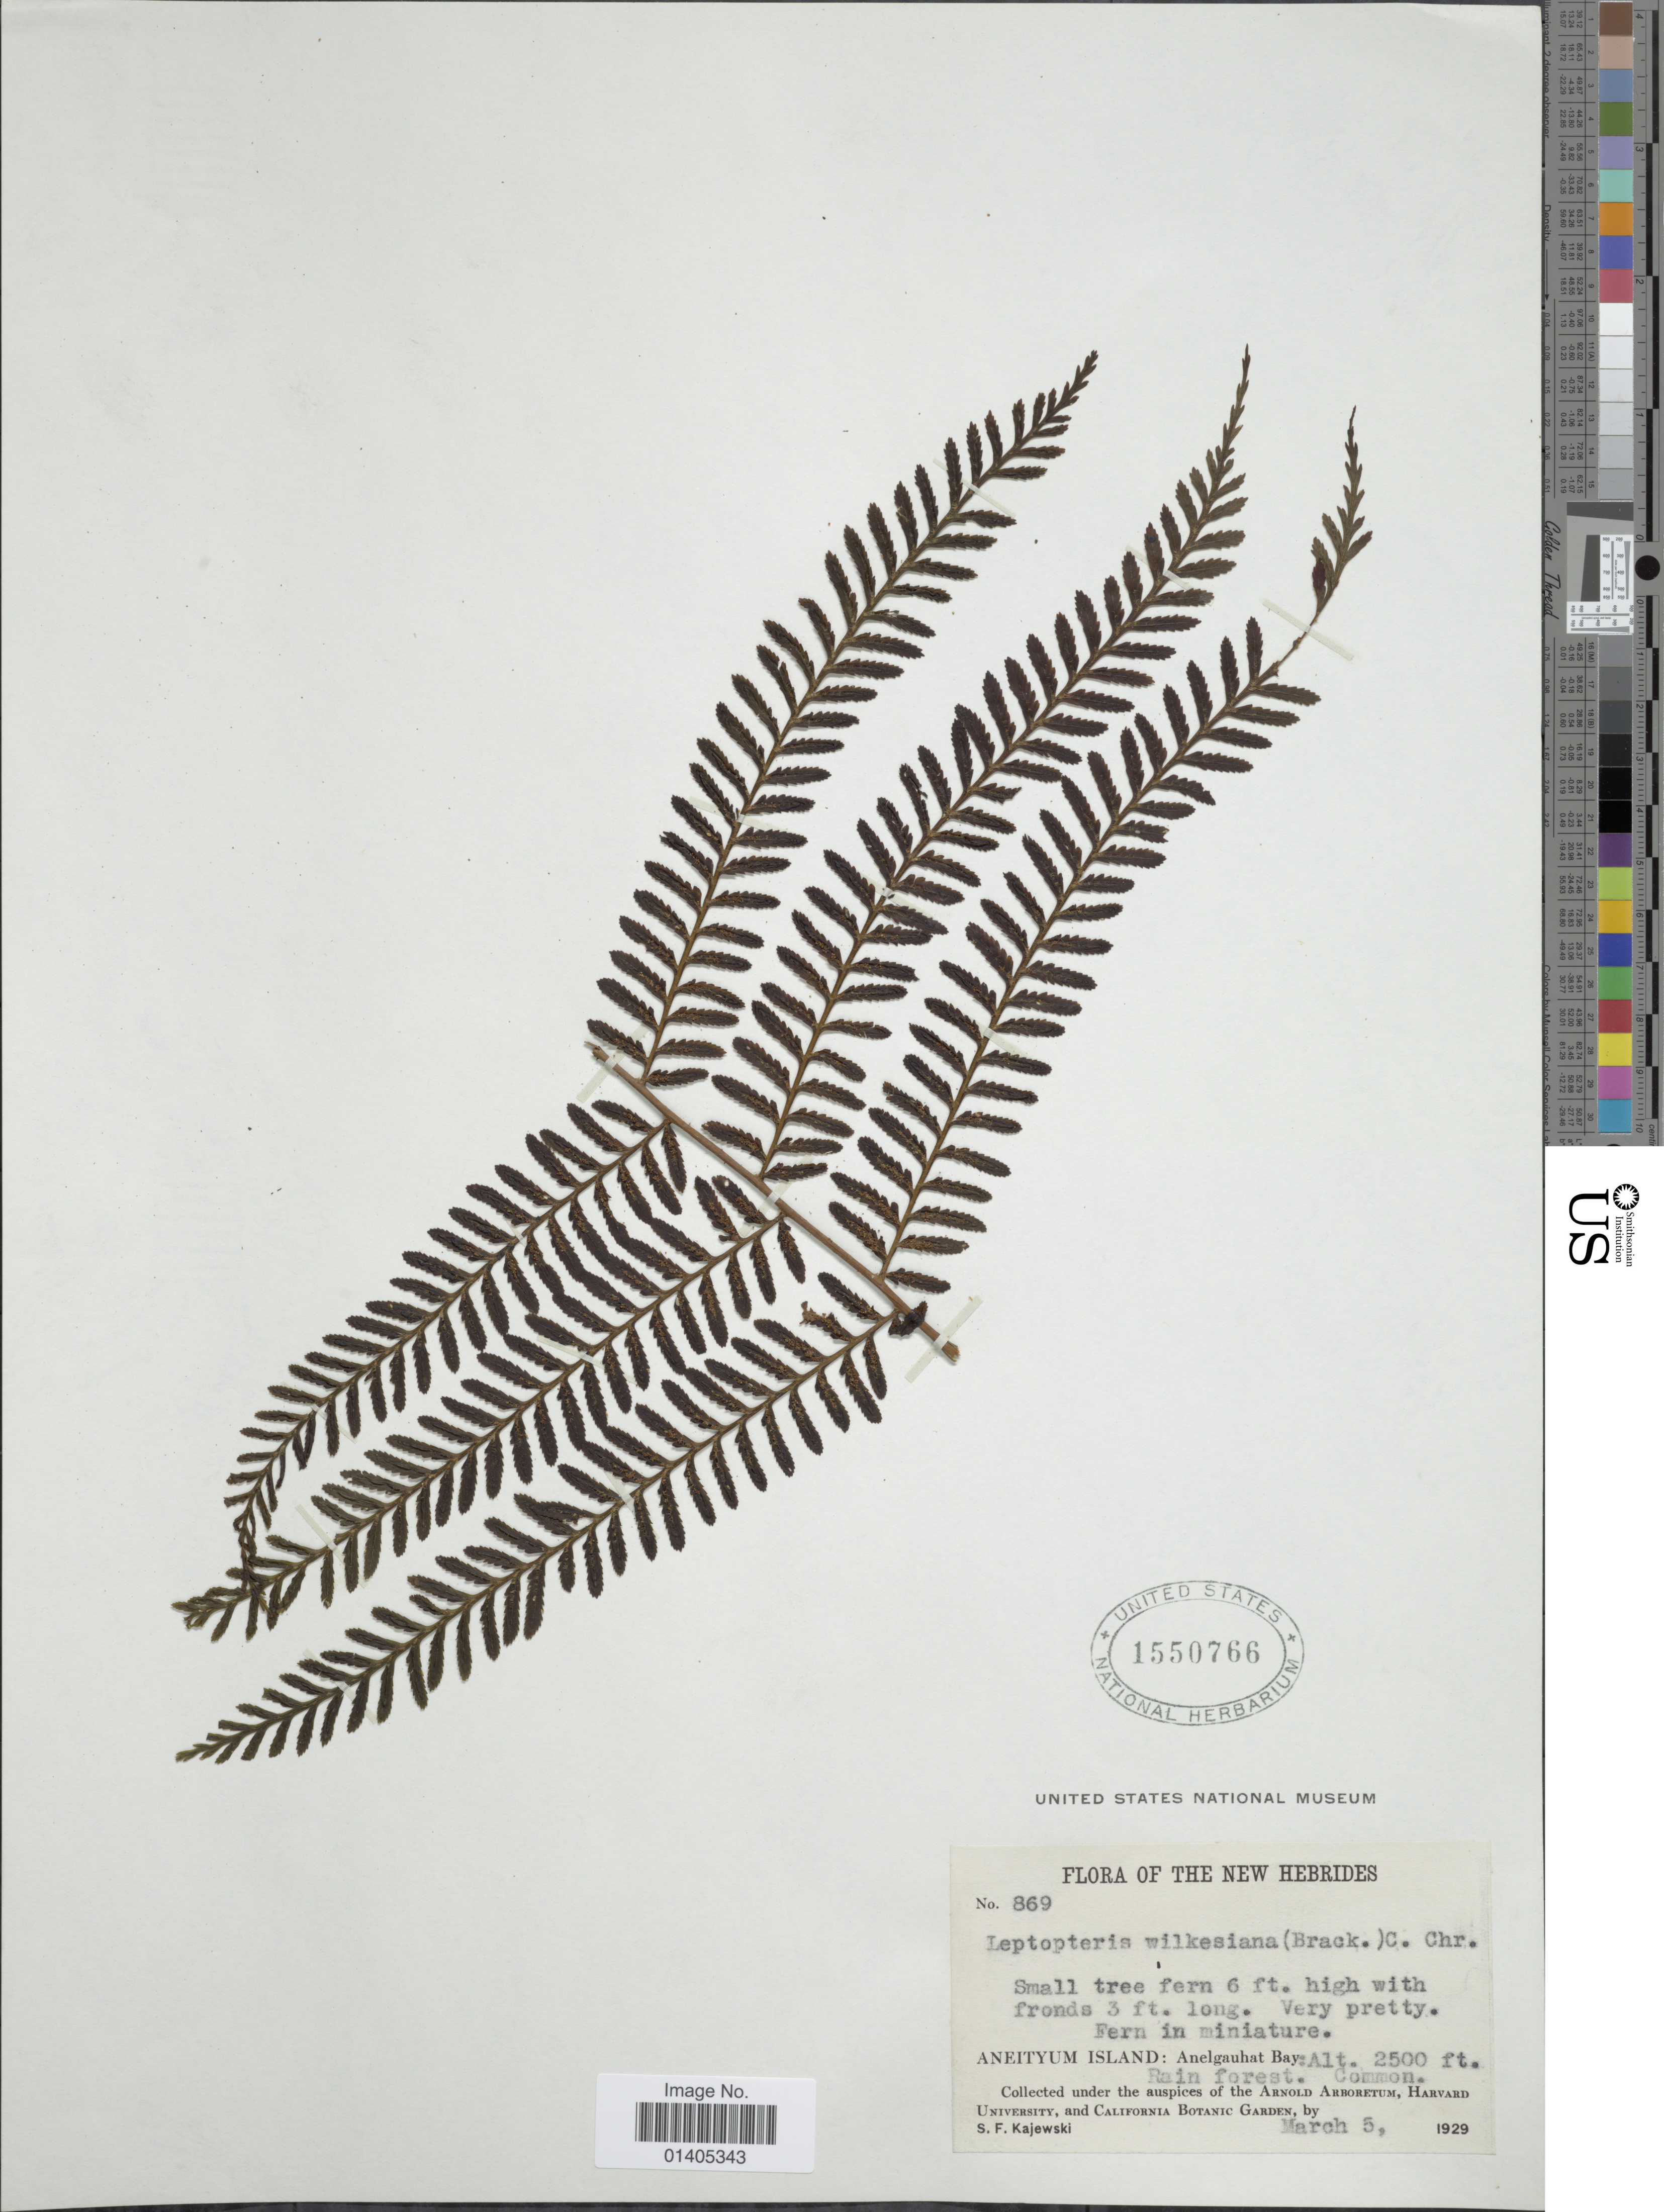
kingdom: Plantae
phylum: Tracheophyta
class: Polypodiopsida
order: Osmundales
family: Osmundaceae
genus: Leptopteris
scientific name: Leptopteris wilkesiana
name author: (Brack.) Christ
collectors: S. Kajewski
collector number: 869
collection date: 1929-03-05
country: Vanuatu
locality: The New hebrides, Aneityum Island: Anelgauhat Bay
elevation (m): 762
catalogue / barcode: US 1550766